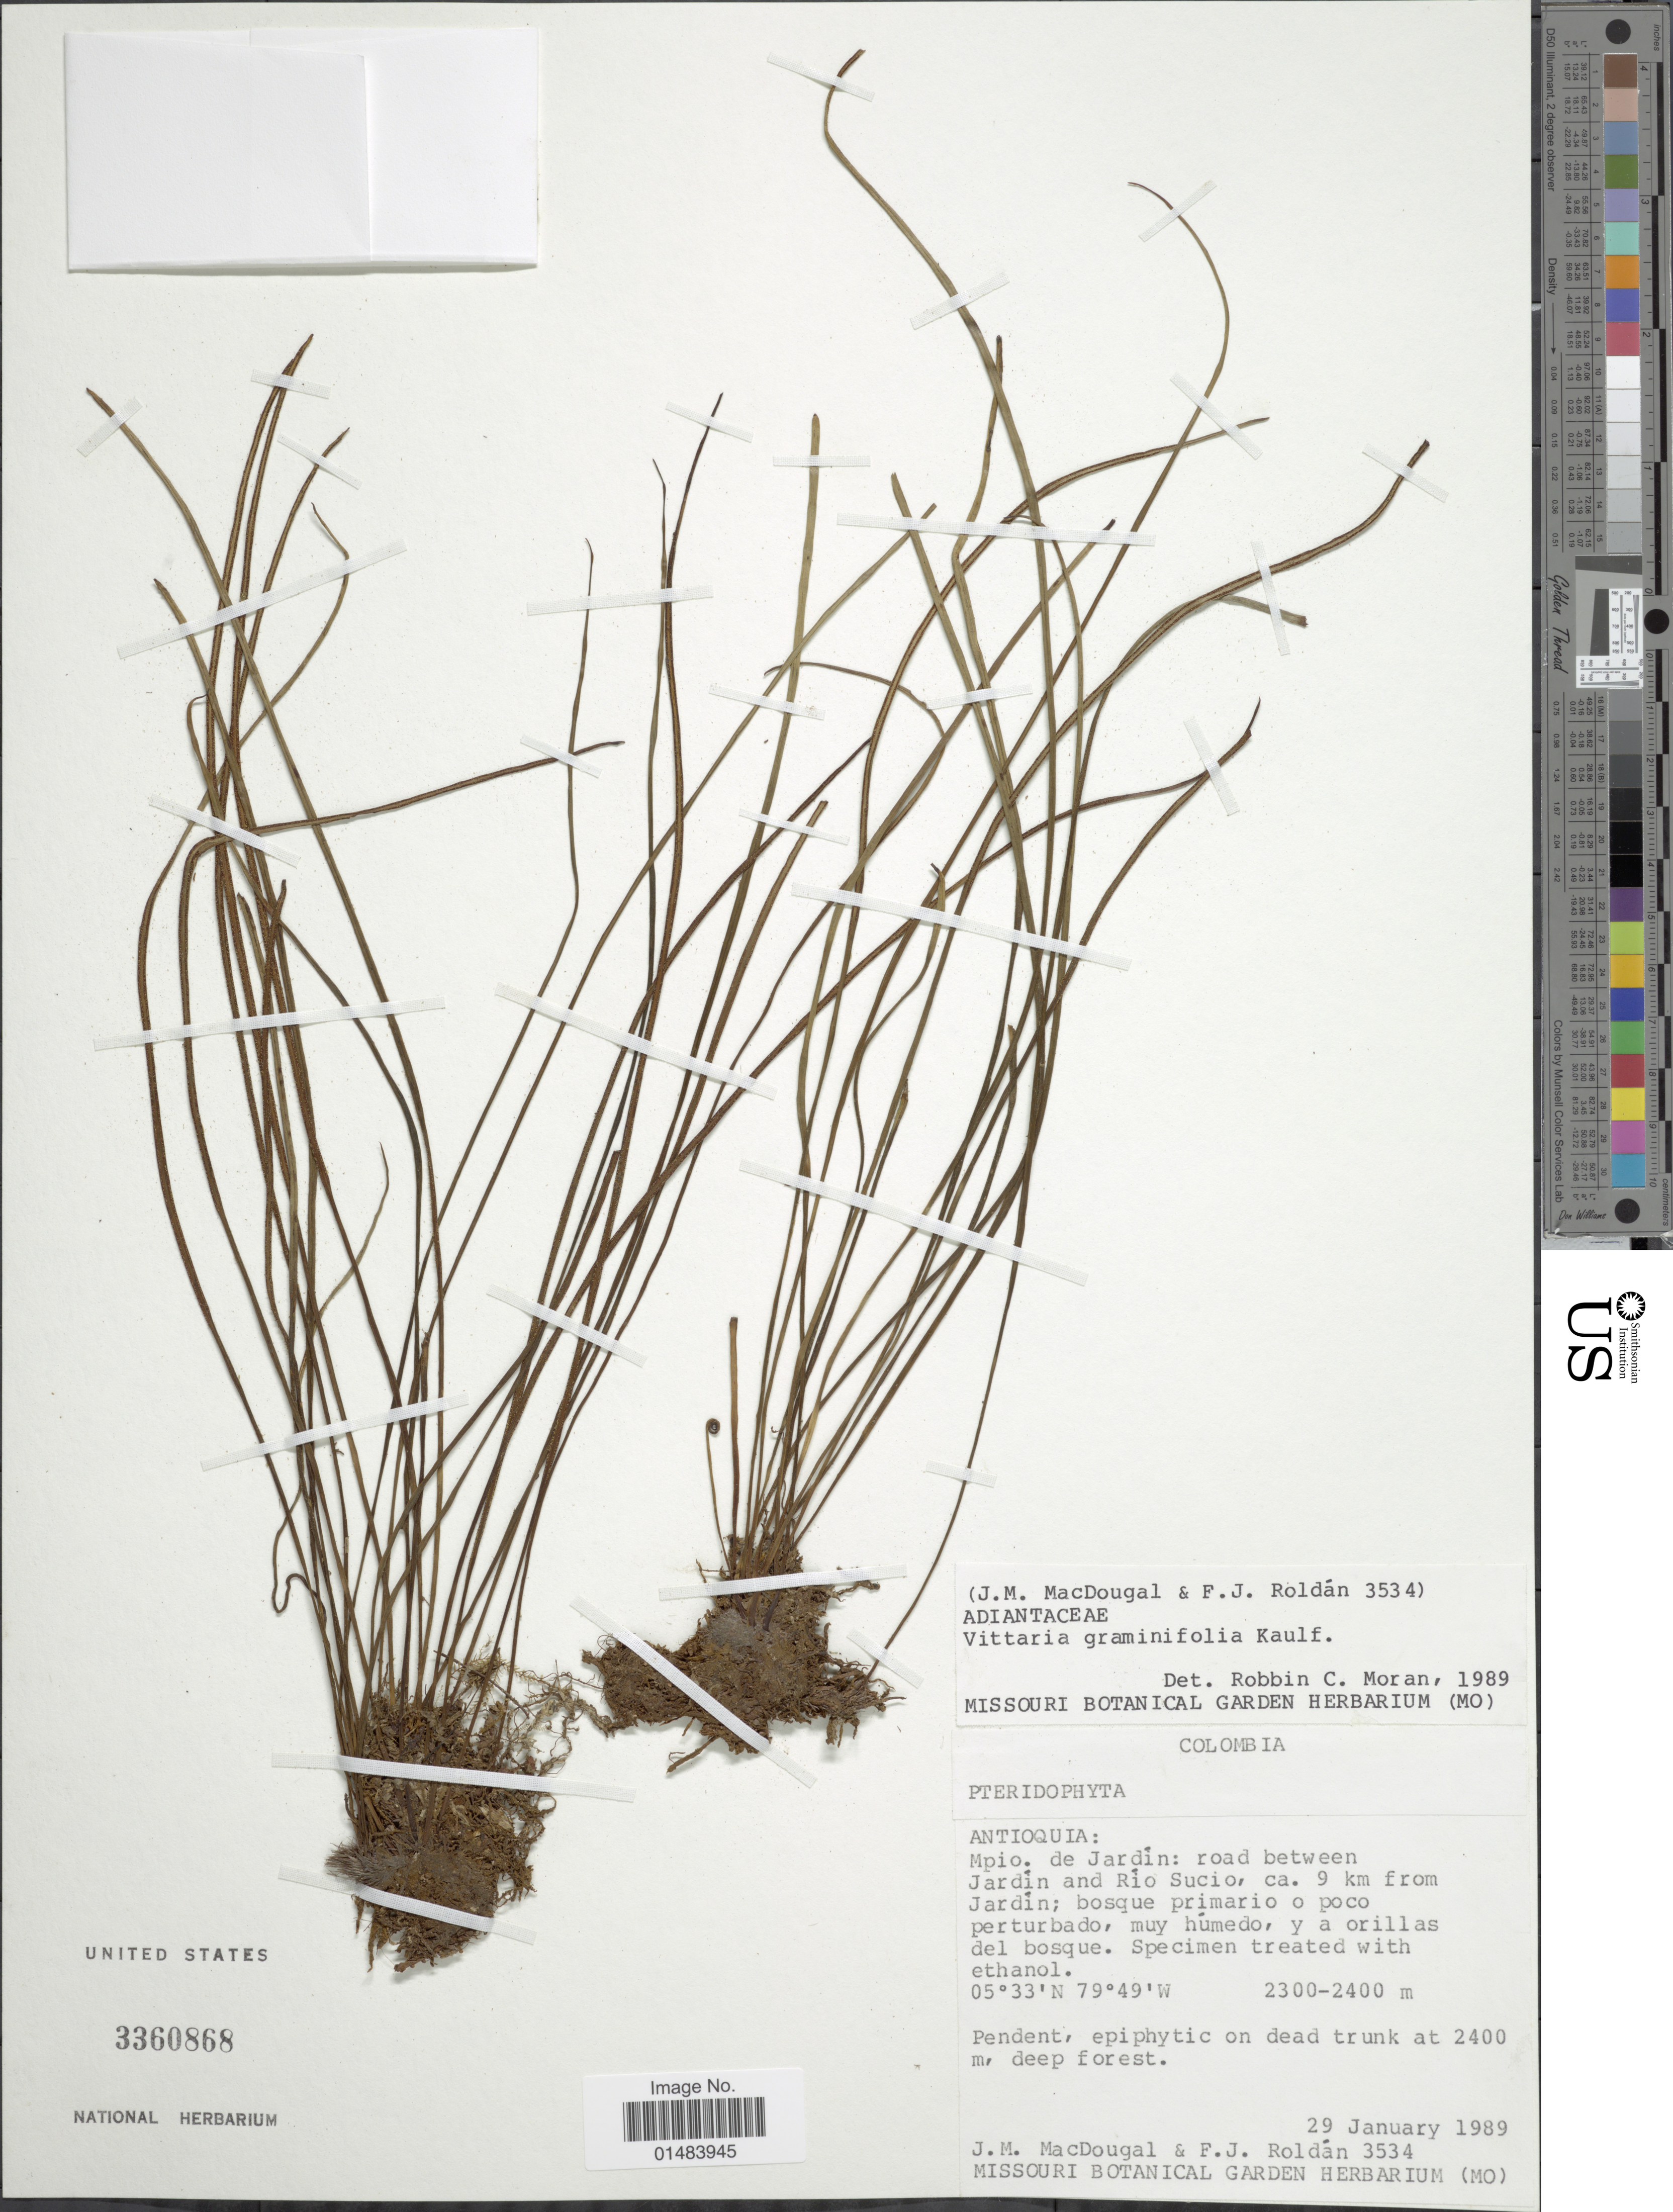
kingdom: Plantae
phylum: Tracheophyta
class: Polypodiopsida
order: Polypodiales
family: Pteridaceae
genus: Vittaria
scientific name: Vittaria graminifolia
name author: Kaulf.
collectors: J. M. MacDougal & F. J. Roldán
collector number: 3534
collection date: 1989-01-29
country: Colombia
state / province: Antioquia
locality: Mpio: de Jardin: road between Jardin and Rio Sucio, ca. 9 km from Jardin.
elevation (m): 2300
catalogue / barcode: US 3360868